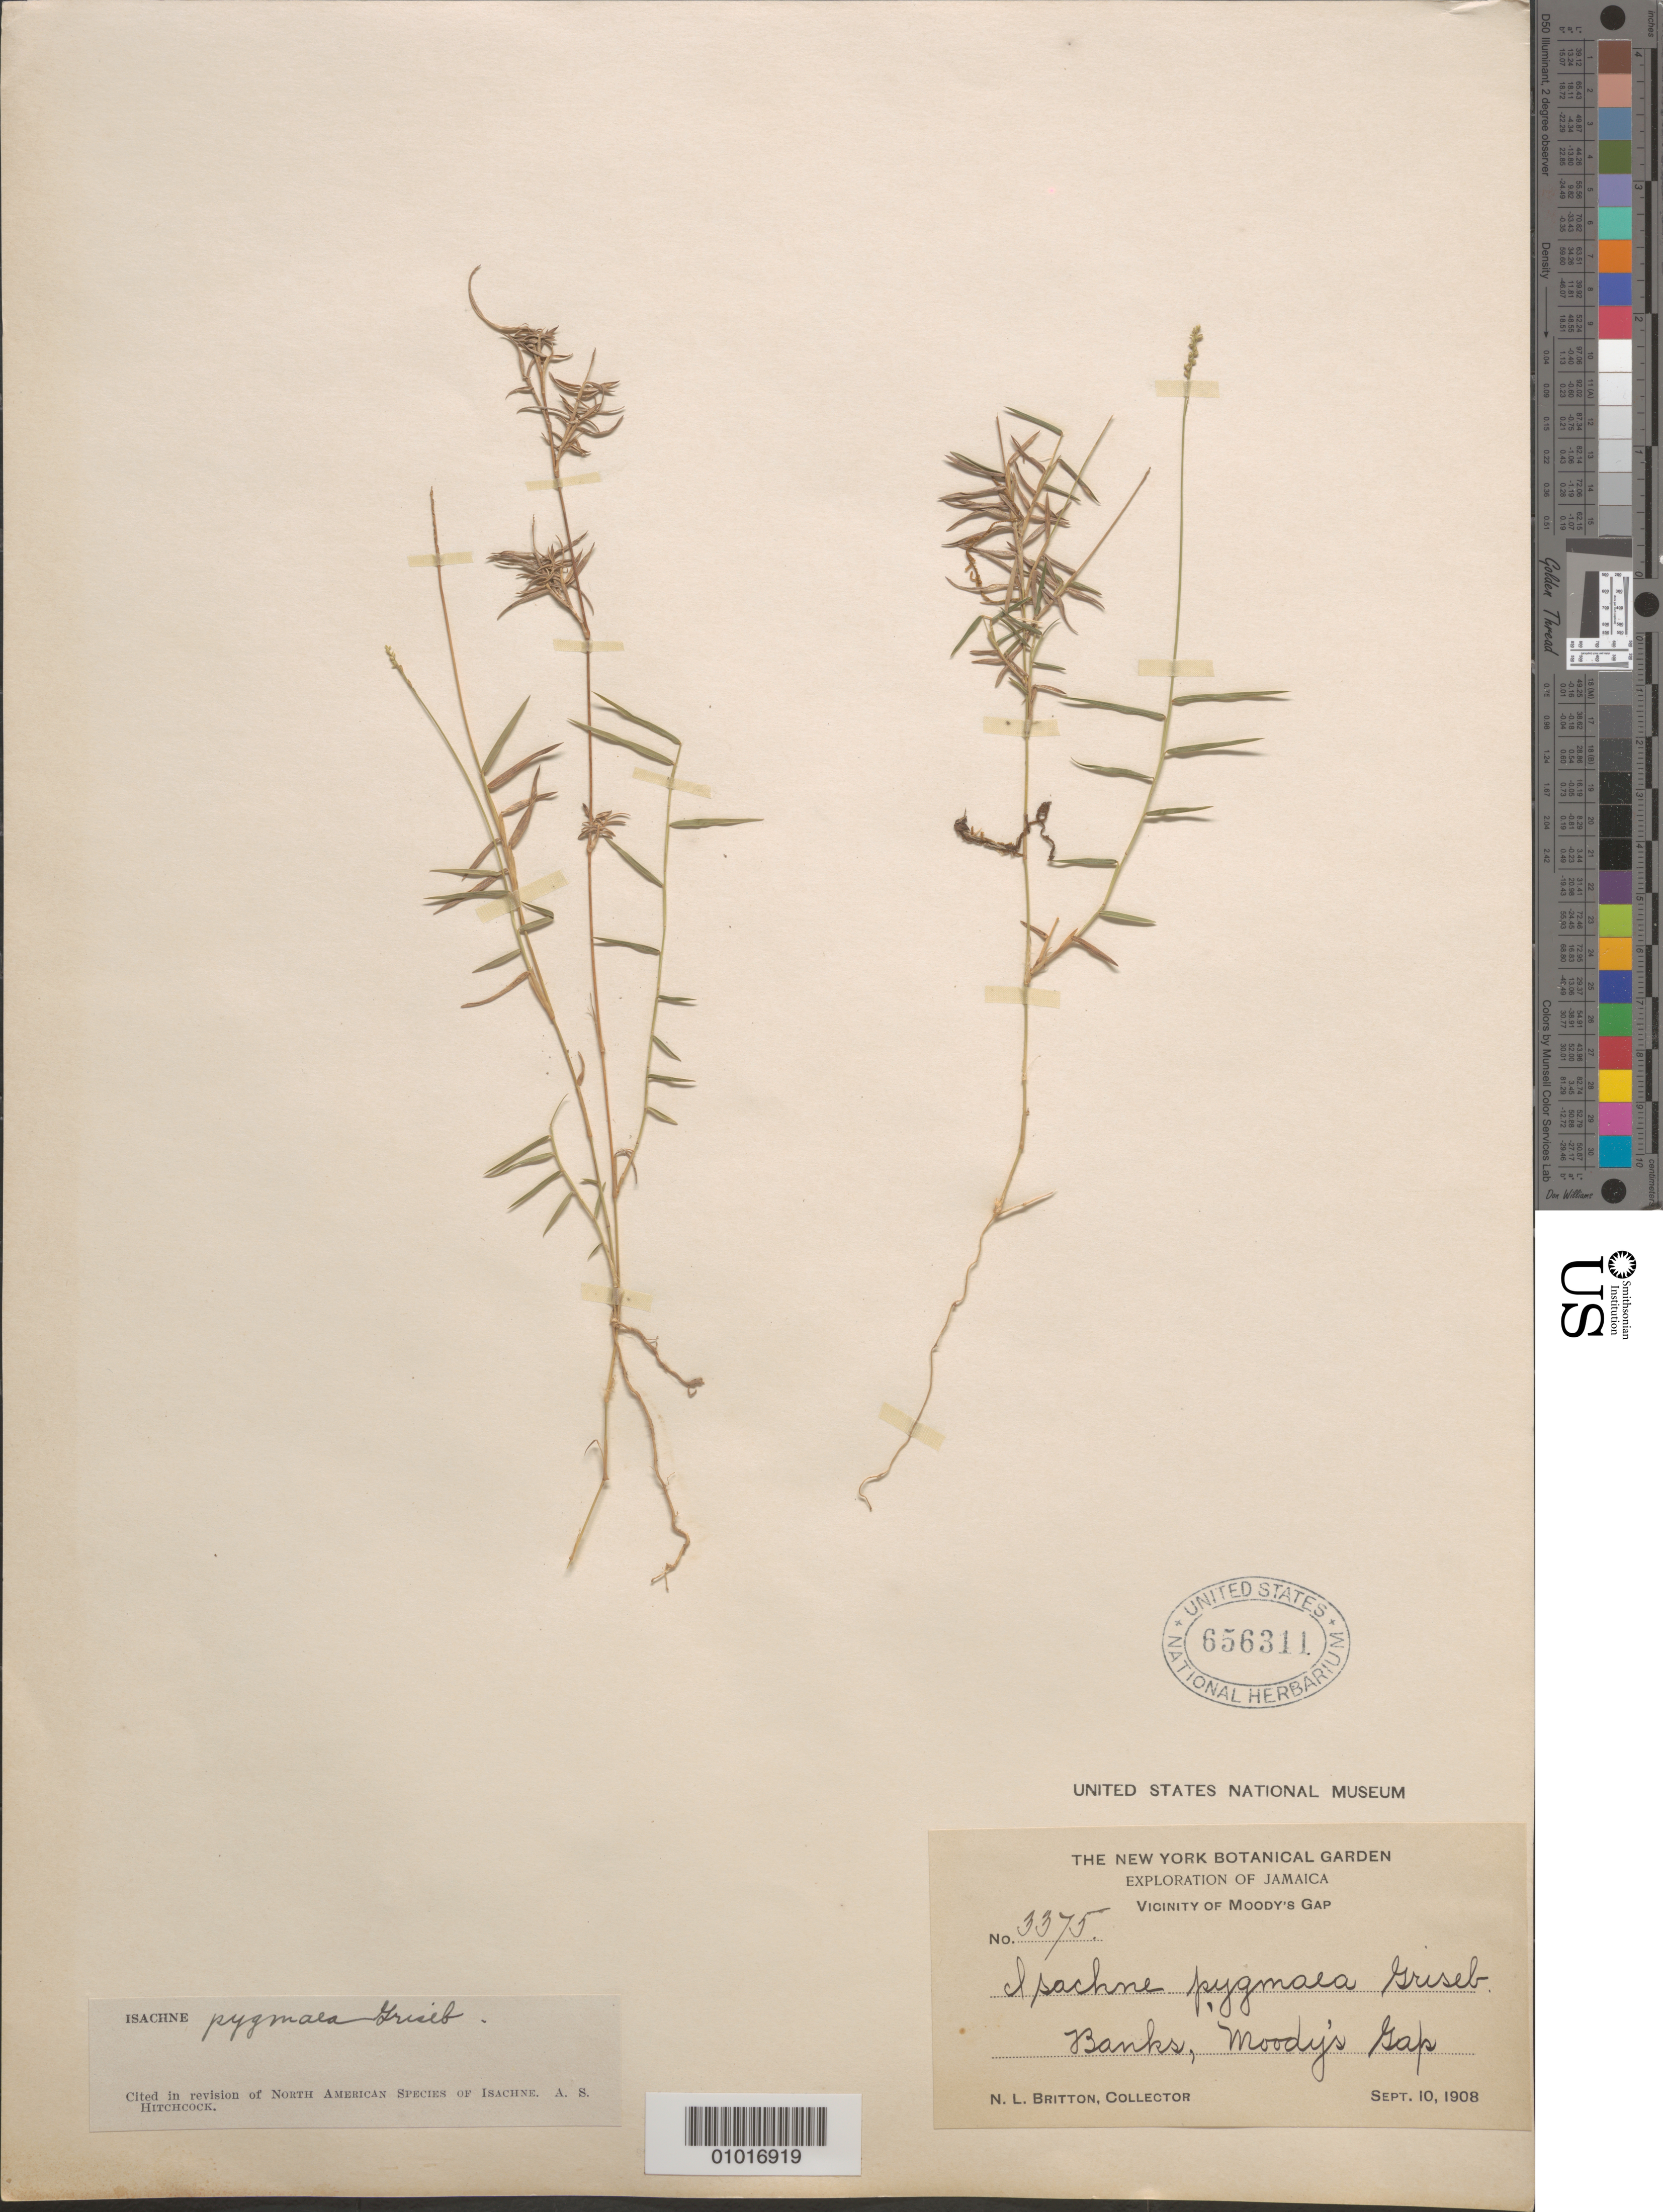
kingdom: Plantae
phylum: Tracheophyta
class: Liliopsida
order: Poales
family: Poaceae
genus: Isachne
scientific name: Isachne pygmaea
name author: Griseb.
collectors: N. Britton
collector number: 3375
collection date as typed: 10 Sep 1908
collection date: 1908-09-10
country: Jamaica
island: Jamaica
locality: Banks, Moody's Gap, between the parishes of Portland and St. Andrew.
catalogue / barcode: US 656311